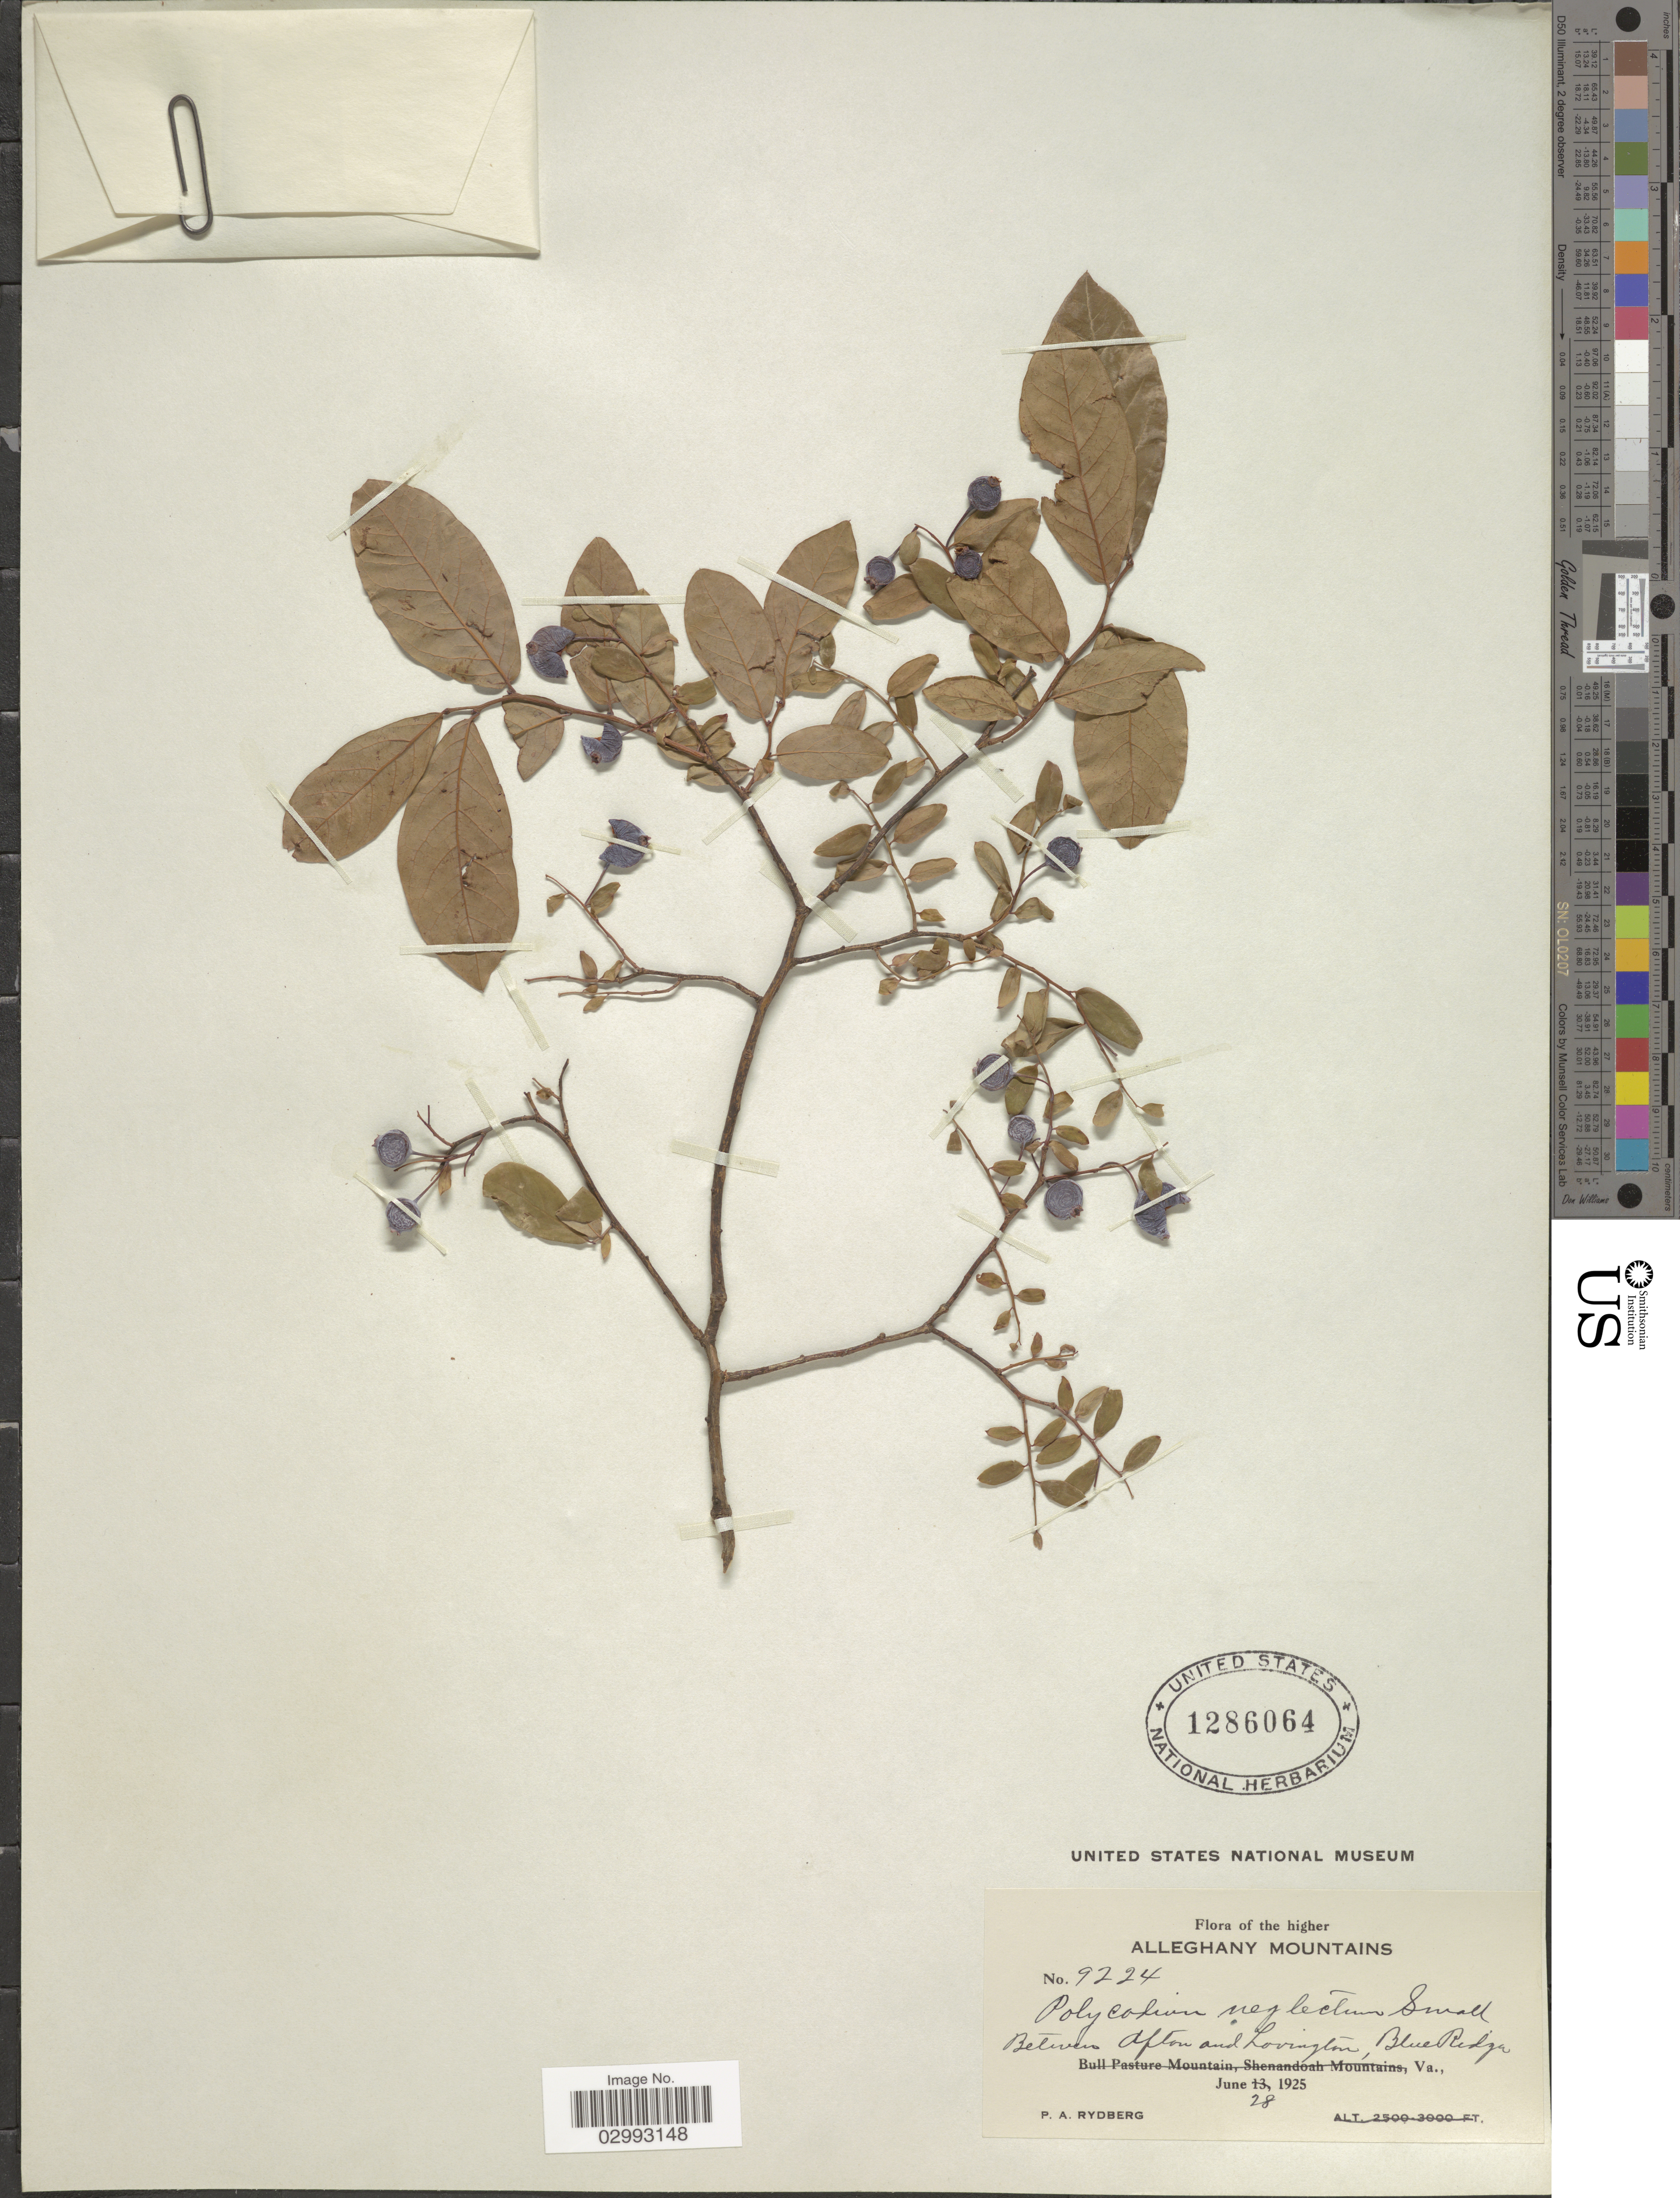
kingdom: Plantae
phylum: Tracheophyta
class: Magnoliopsida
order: Ericales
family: Ericaceae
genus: Polycodium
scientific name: Polycodium neglectum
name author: Small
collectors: P. A. Rydberg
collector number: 9224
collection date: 1925-06-28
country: United States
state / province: Virginia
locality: Higher Alleghany Mountains. Between Afton and Lovington, Blue Ridge, Va.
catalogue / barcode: US 1286064